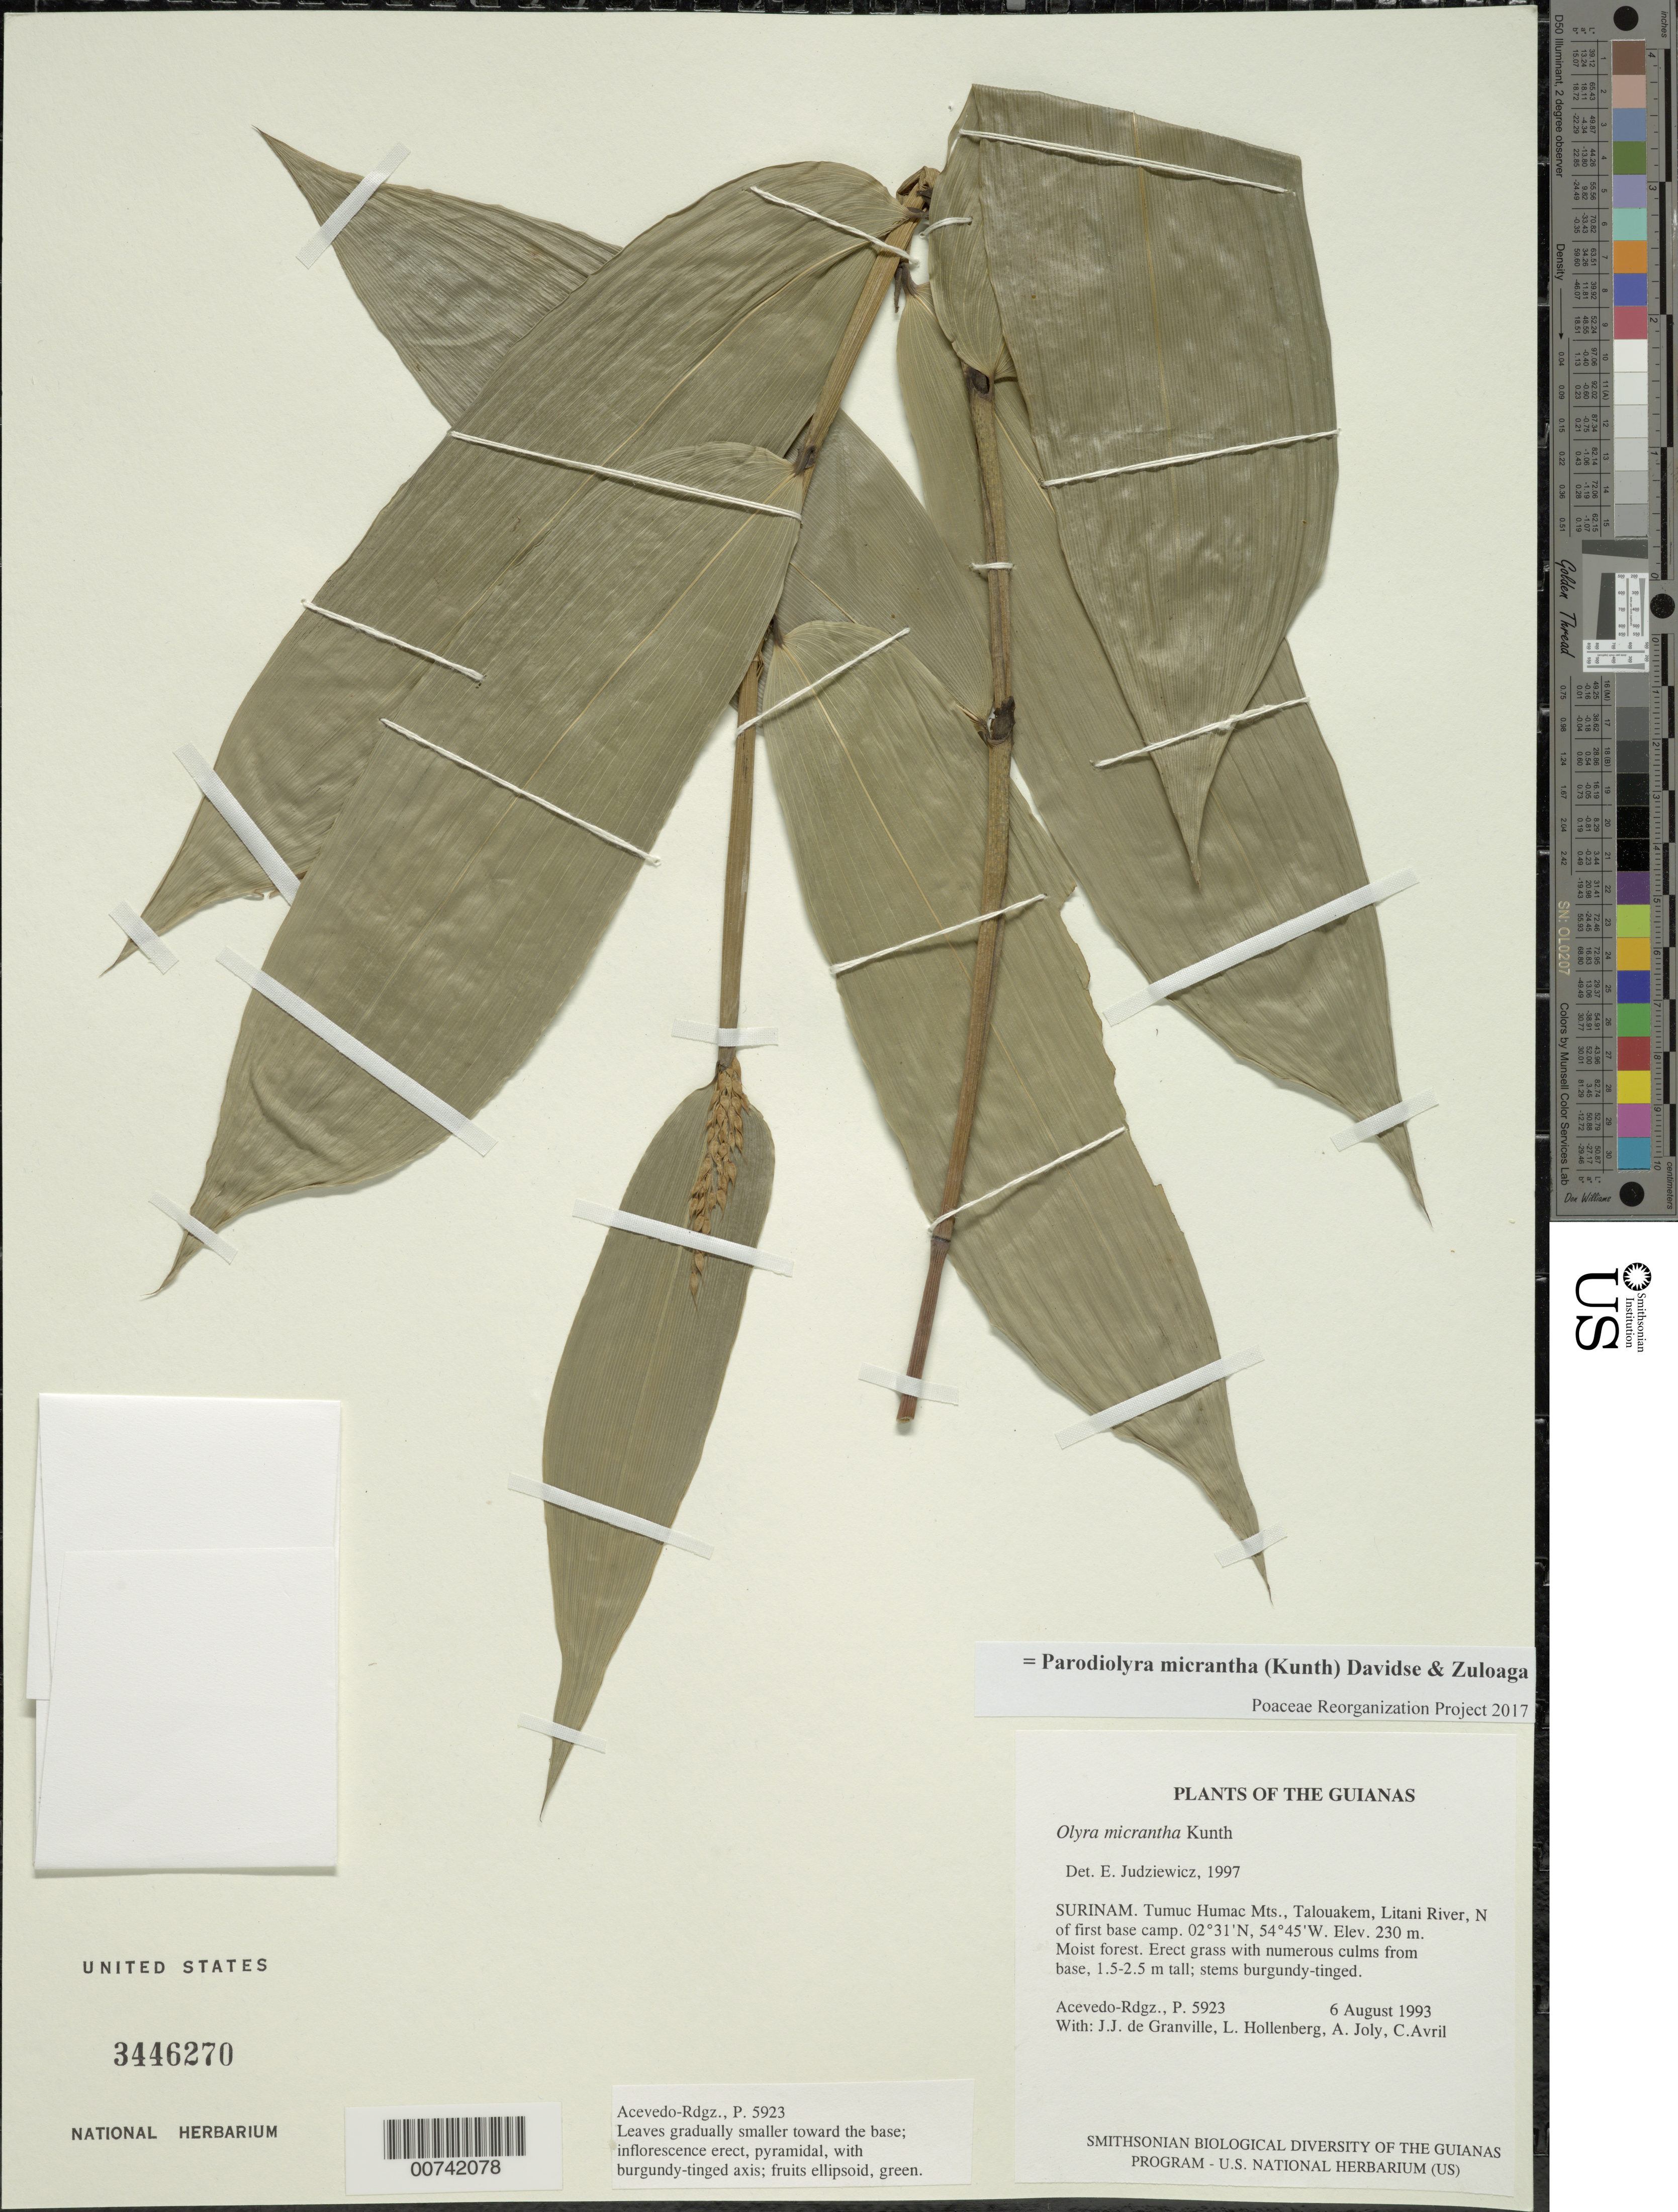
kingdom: Plantae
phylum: Tracheophyta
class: Liliopsida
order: Poales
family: Poaceae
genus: Parodiolyra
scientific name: Parodiolyra micrantha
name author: (Kunth) Davidse & Zuloaga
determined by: Poaceae Reorganization Project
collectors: P. Acevedo-Rodr., J.-J. de Granville, A. Boyer, C. Avril de Maria & L. Hollenberg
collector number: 5923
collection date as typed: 06 Aug 1993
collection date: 1993-08-06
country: Suriname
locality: Tumuc Humac Mts., Talouakem, Litani River, first base camp.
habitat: Moist forest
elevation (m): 230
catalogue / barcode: US 3446270